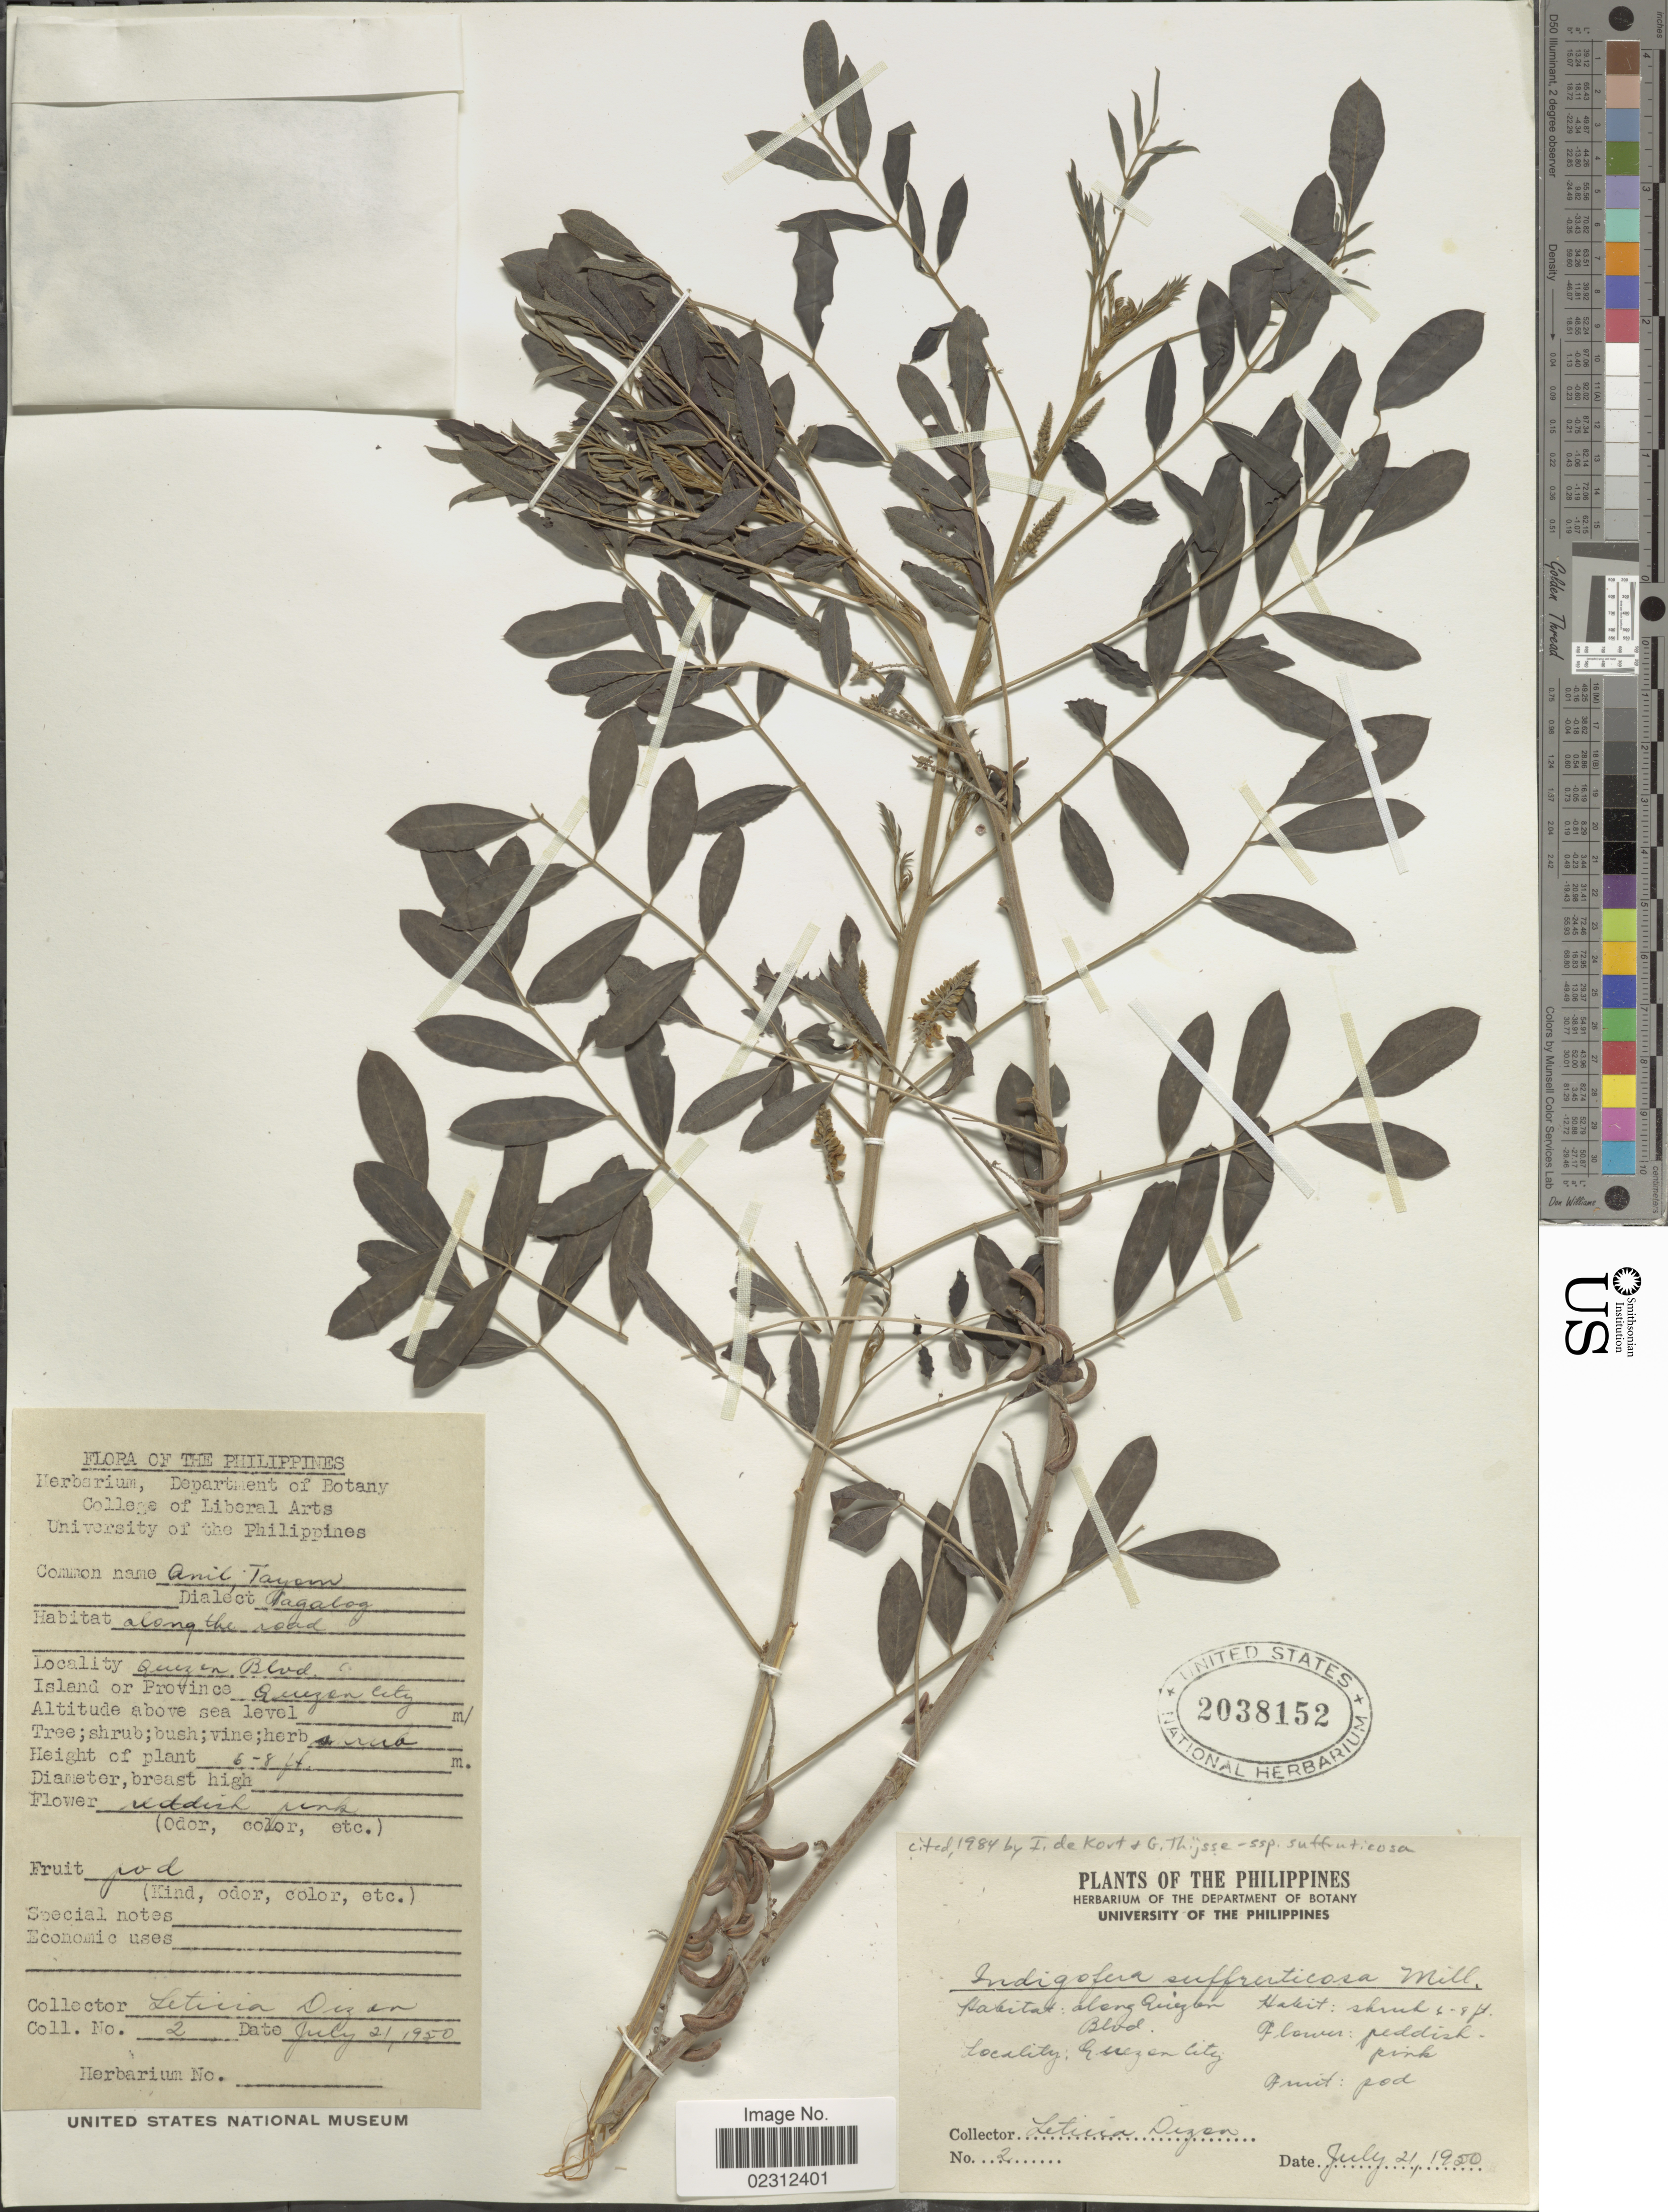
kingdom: Plantae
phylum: Tracheophyta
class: Magnoliopsida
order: Fabales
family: Fabaceae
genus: Indigofera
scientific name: Indigofera suffruticosa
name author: Mill.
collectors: L. Dizen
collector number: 2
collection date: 1950-07-21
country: Philippines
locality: Quezen Blvd, Quezen City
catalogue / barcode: US 2038152